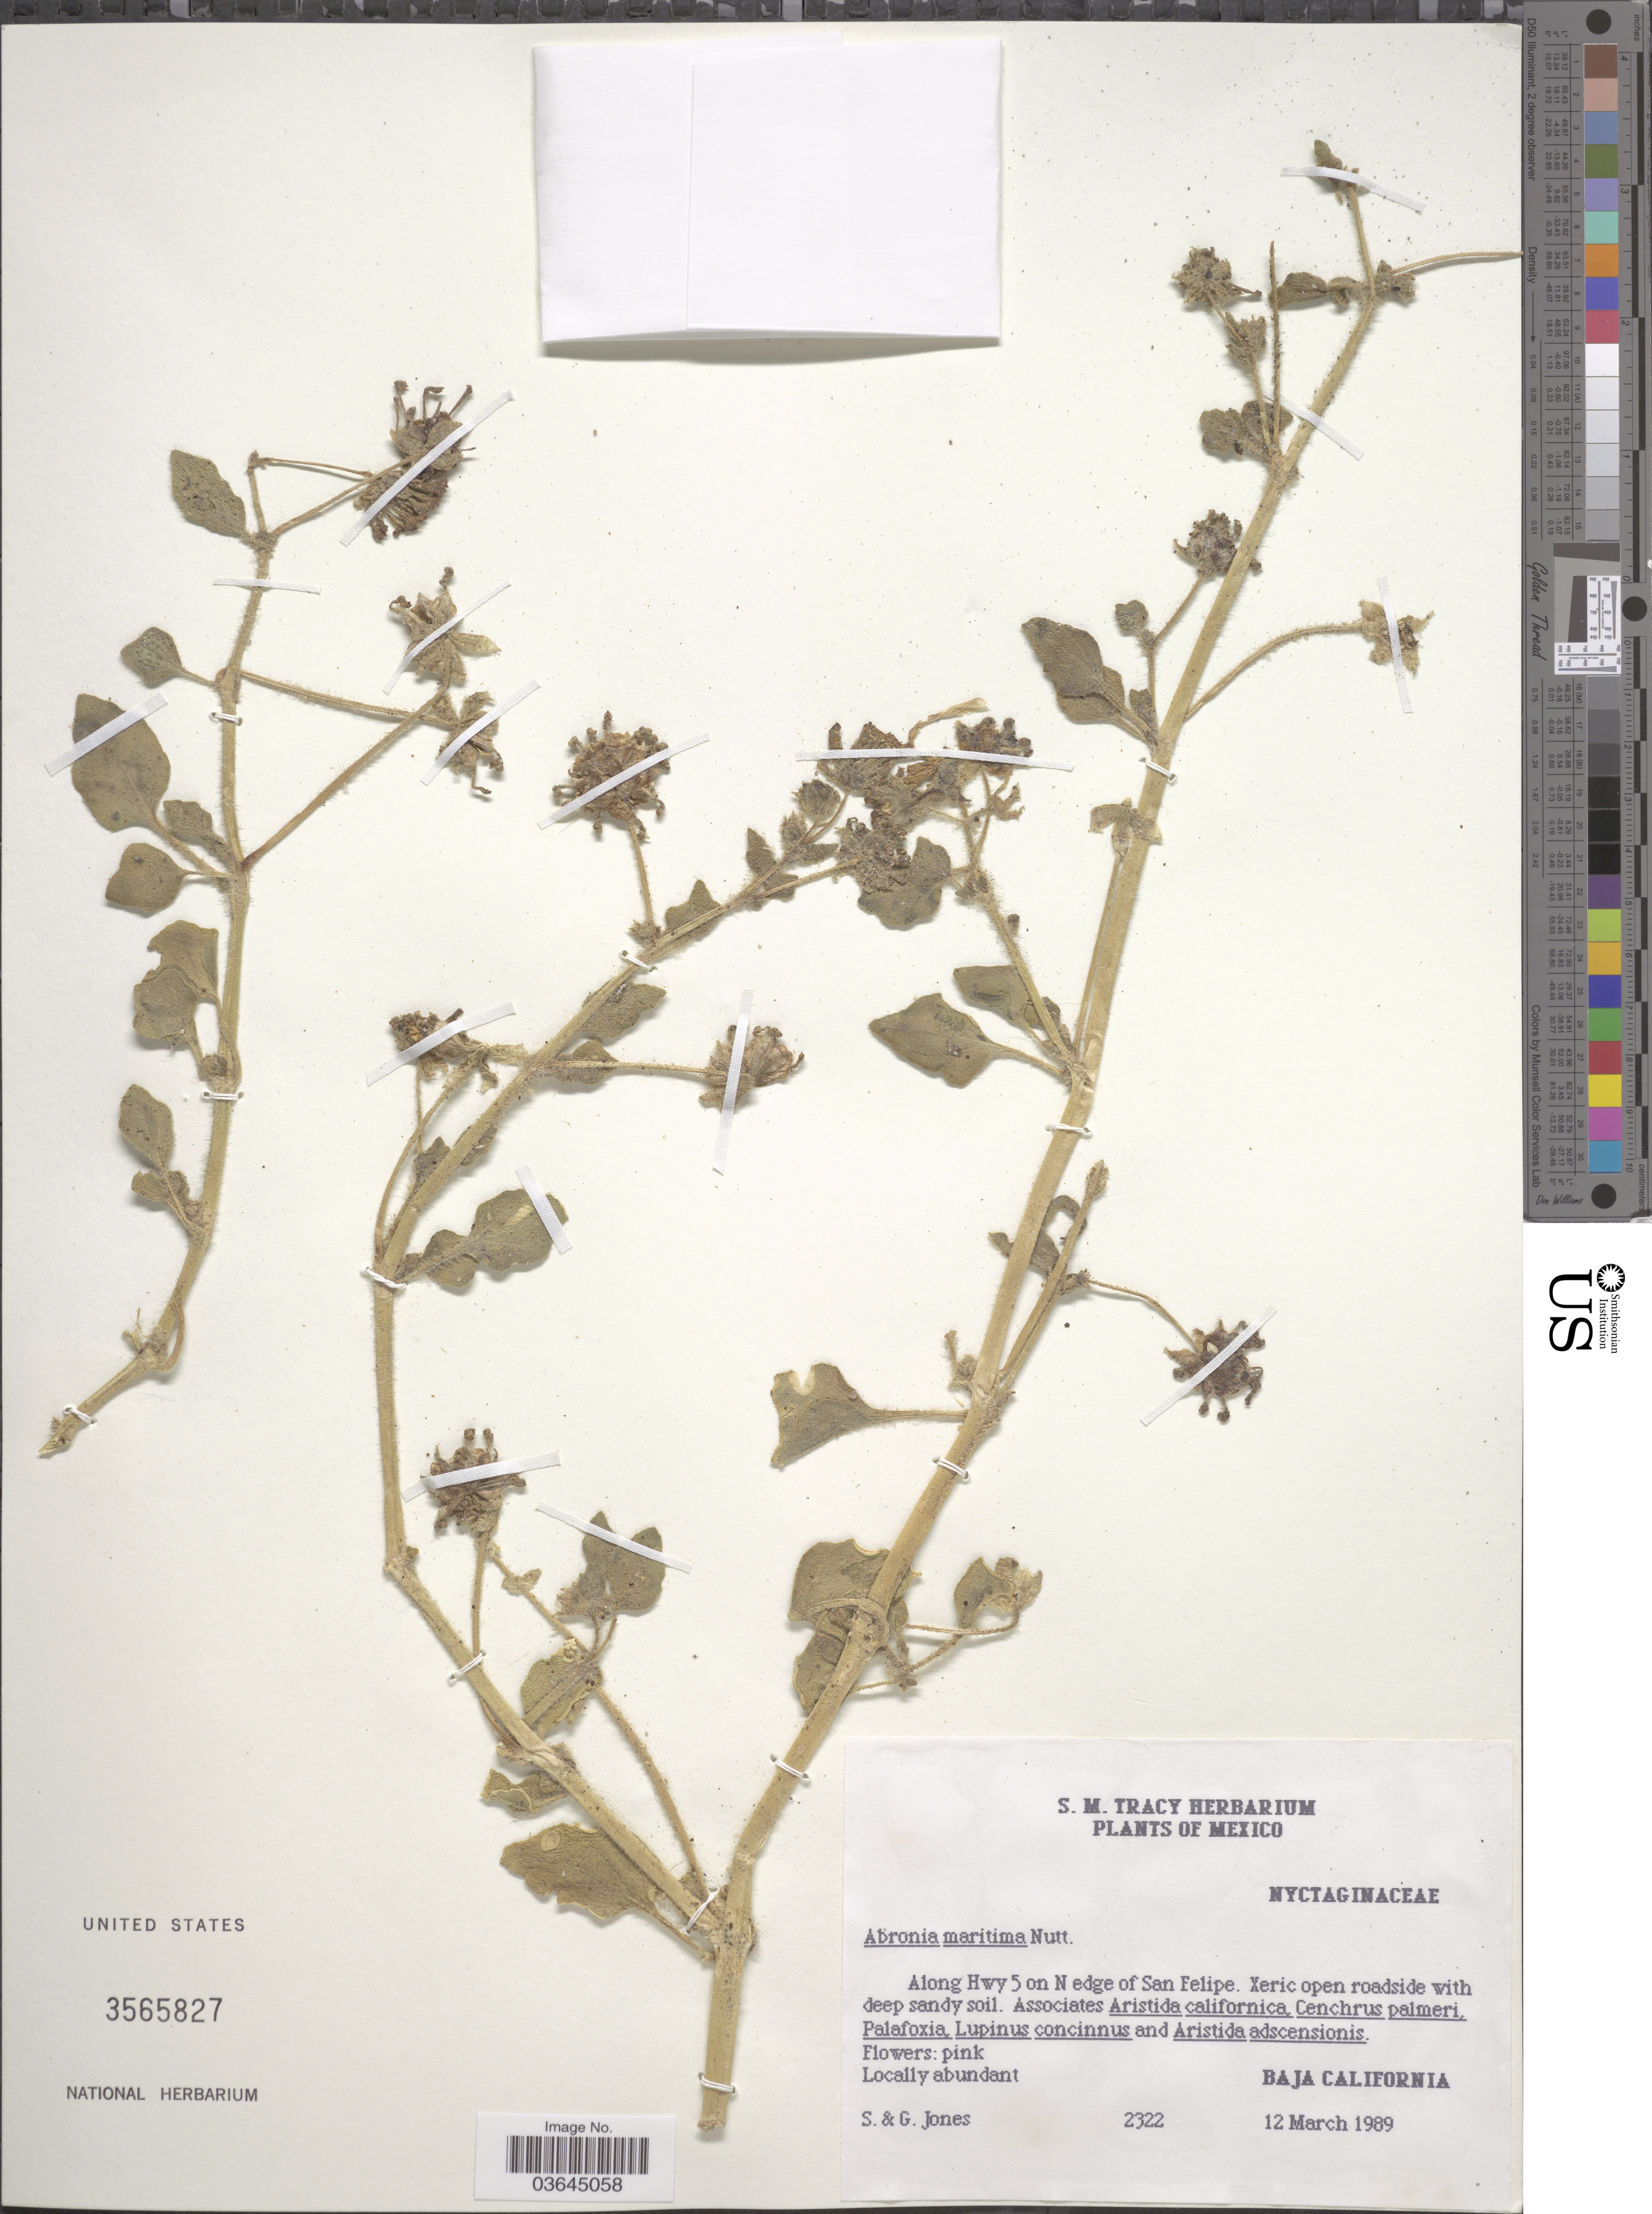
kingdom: Plantae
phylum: Tracheophyta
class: Magnoliopsida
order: Caryophyllales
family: Nyctaginaceae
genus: Abronia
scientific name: Abronia maritima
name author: Nutt. ex S. Watson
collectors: S. Jones & G. Jones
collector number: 2322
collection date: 1989-03-12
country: Mexico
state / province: Baja California Norte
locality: Along Hwy 5 on N edge of San Felipe.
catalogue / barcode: US 3565827